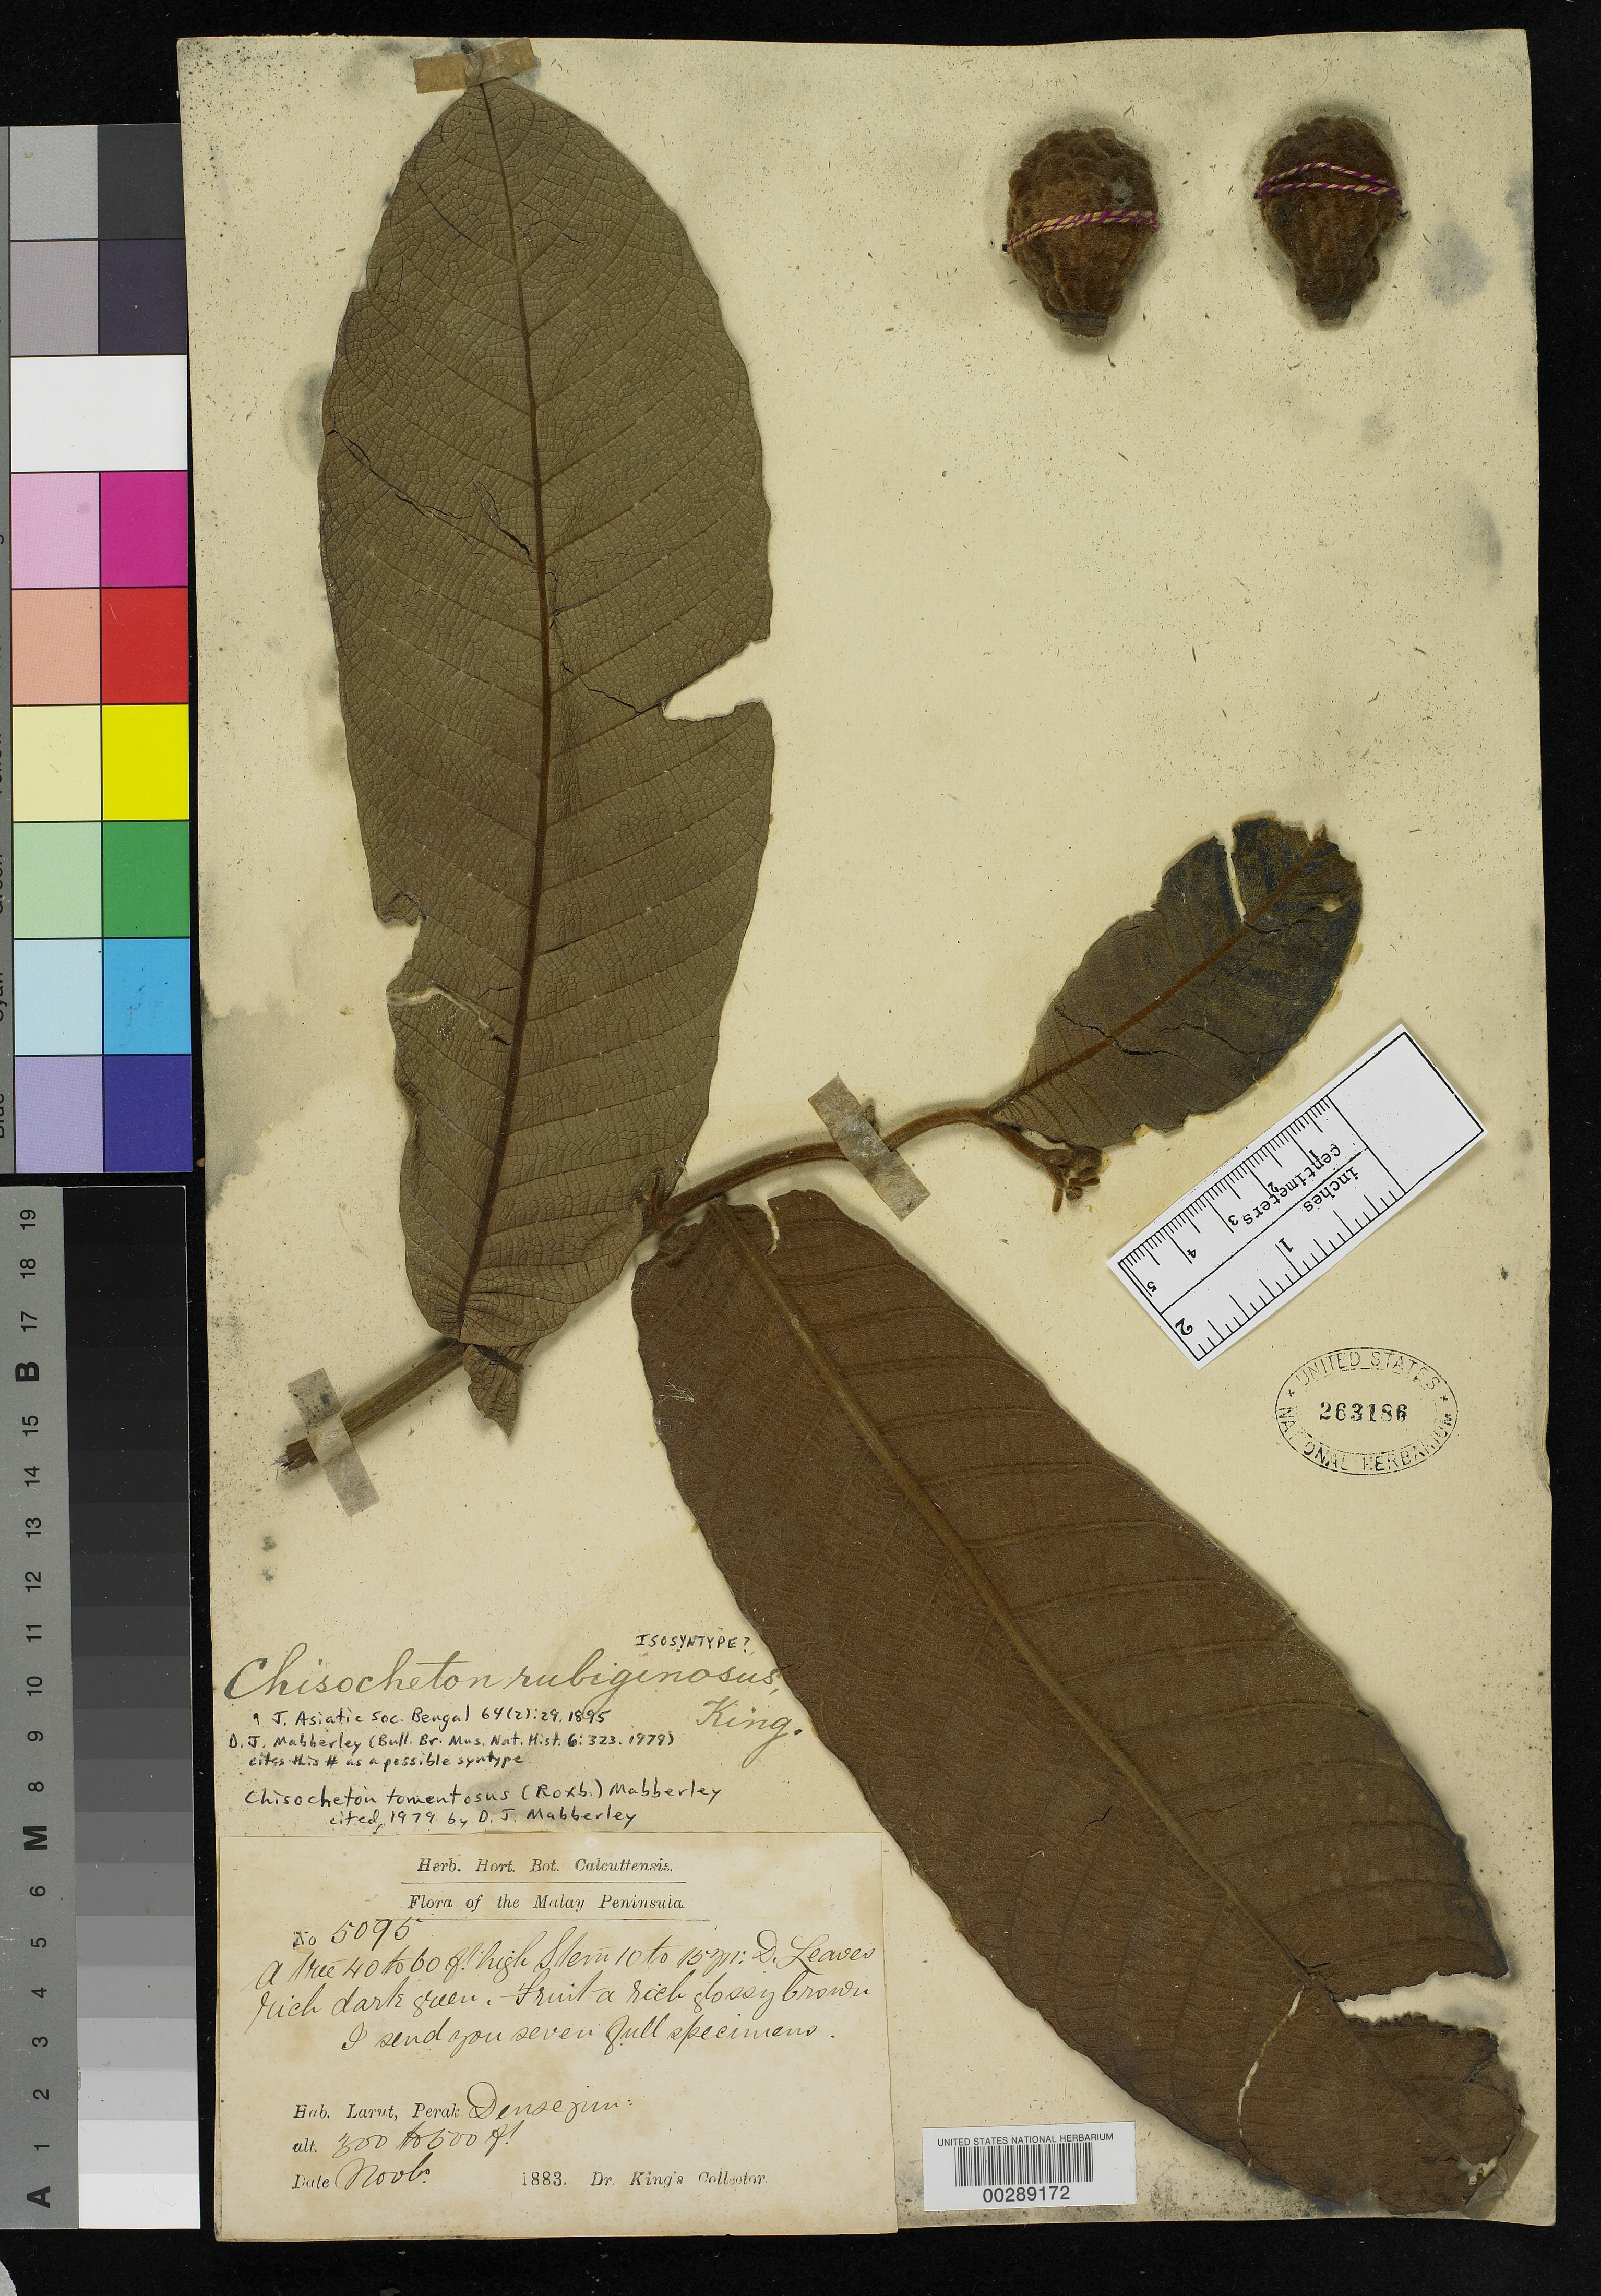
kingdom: Plantae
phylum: Tracheophyta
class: Magnoliopsida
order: Sapindales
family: Meliaceae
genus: Chisocheton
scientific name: Chisocheton rubiginosus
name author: King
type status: Isosyntype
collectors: Dr. King's collector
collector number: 5095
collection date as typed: Nov 1883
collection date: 1883-11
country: Malaysia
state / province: Perak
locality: Larut. [Malay Peninsula]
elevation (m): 91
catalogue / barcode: US 263186